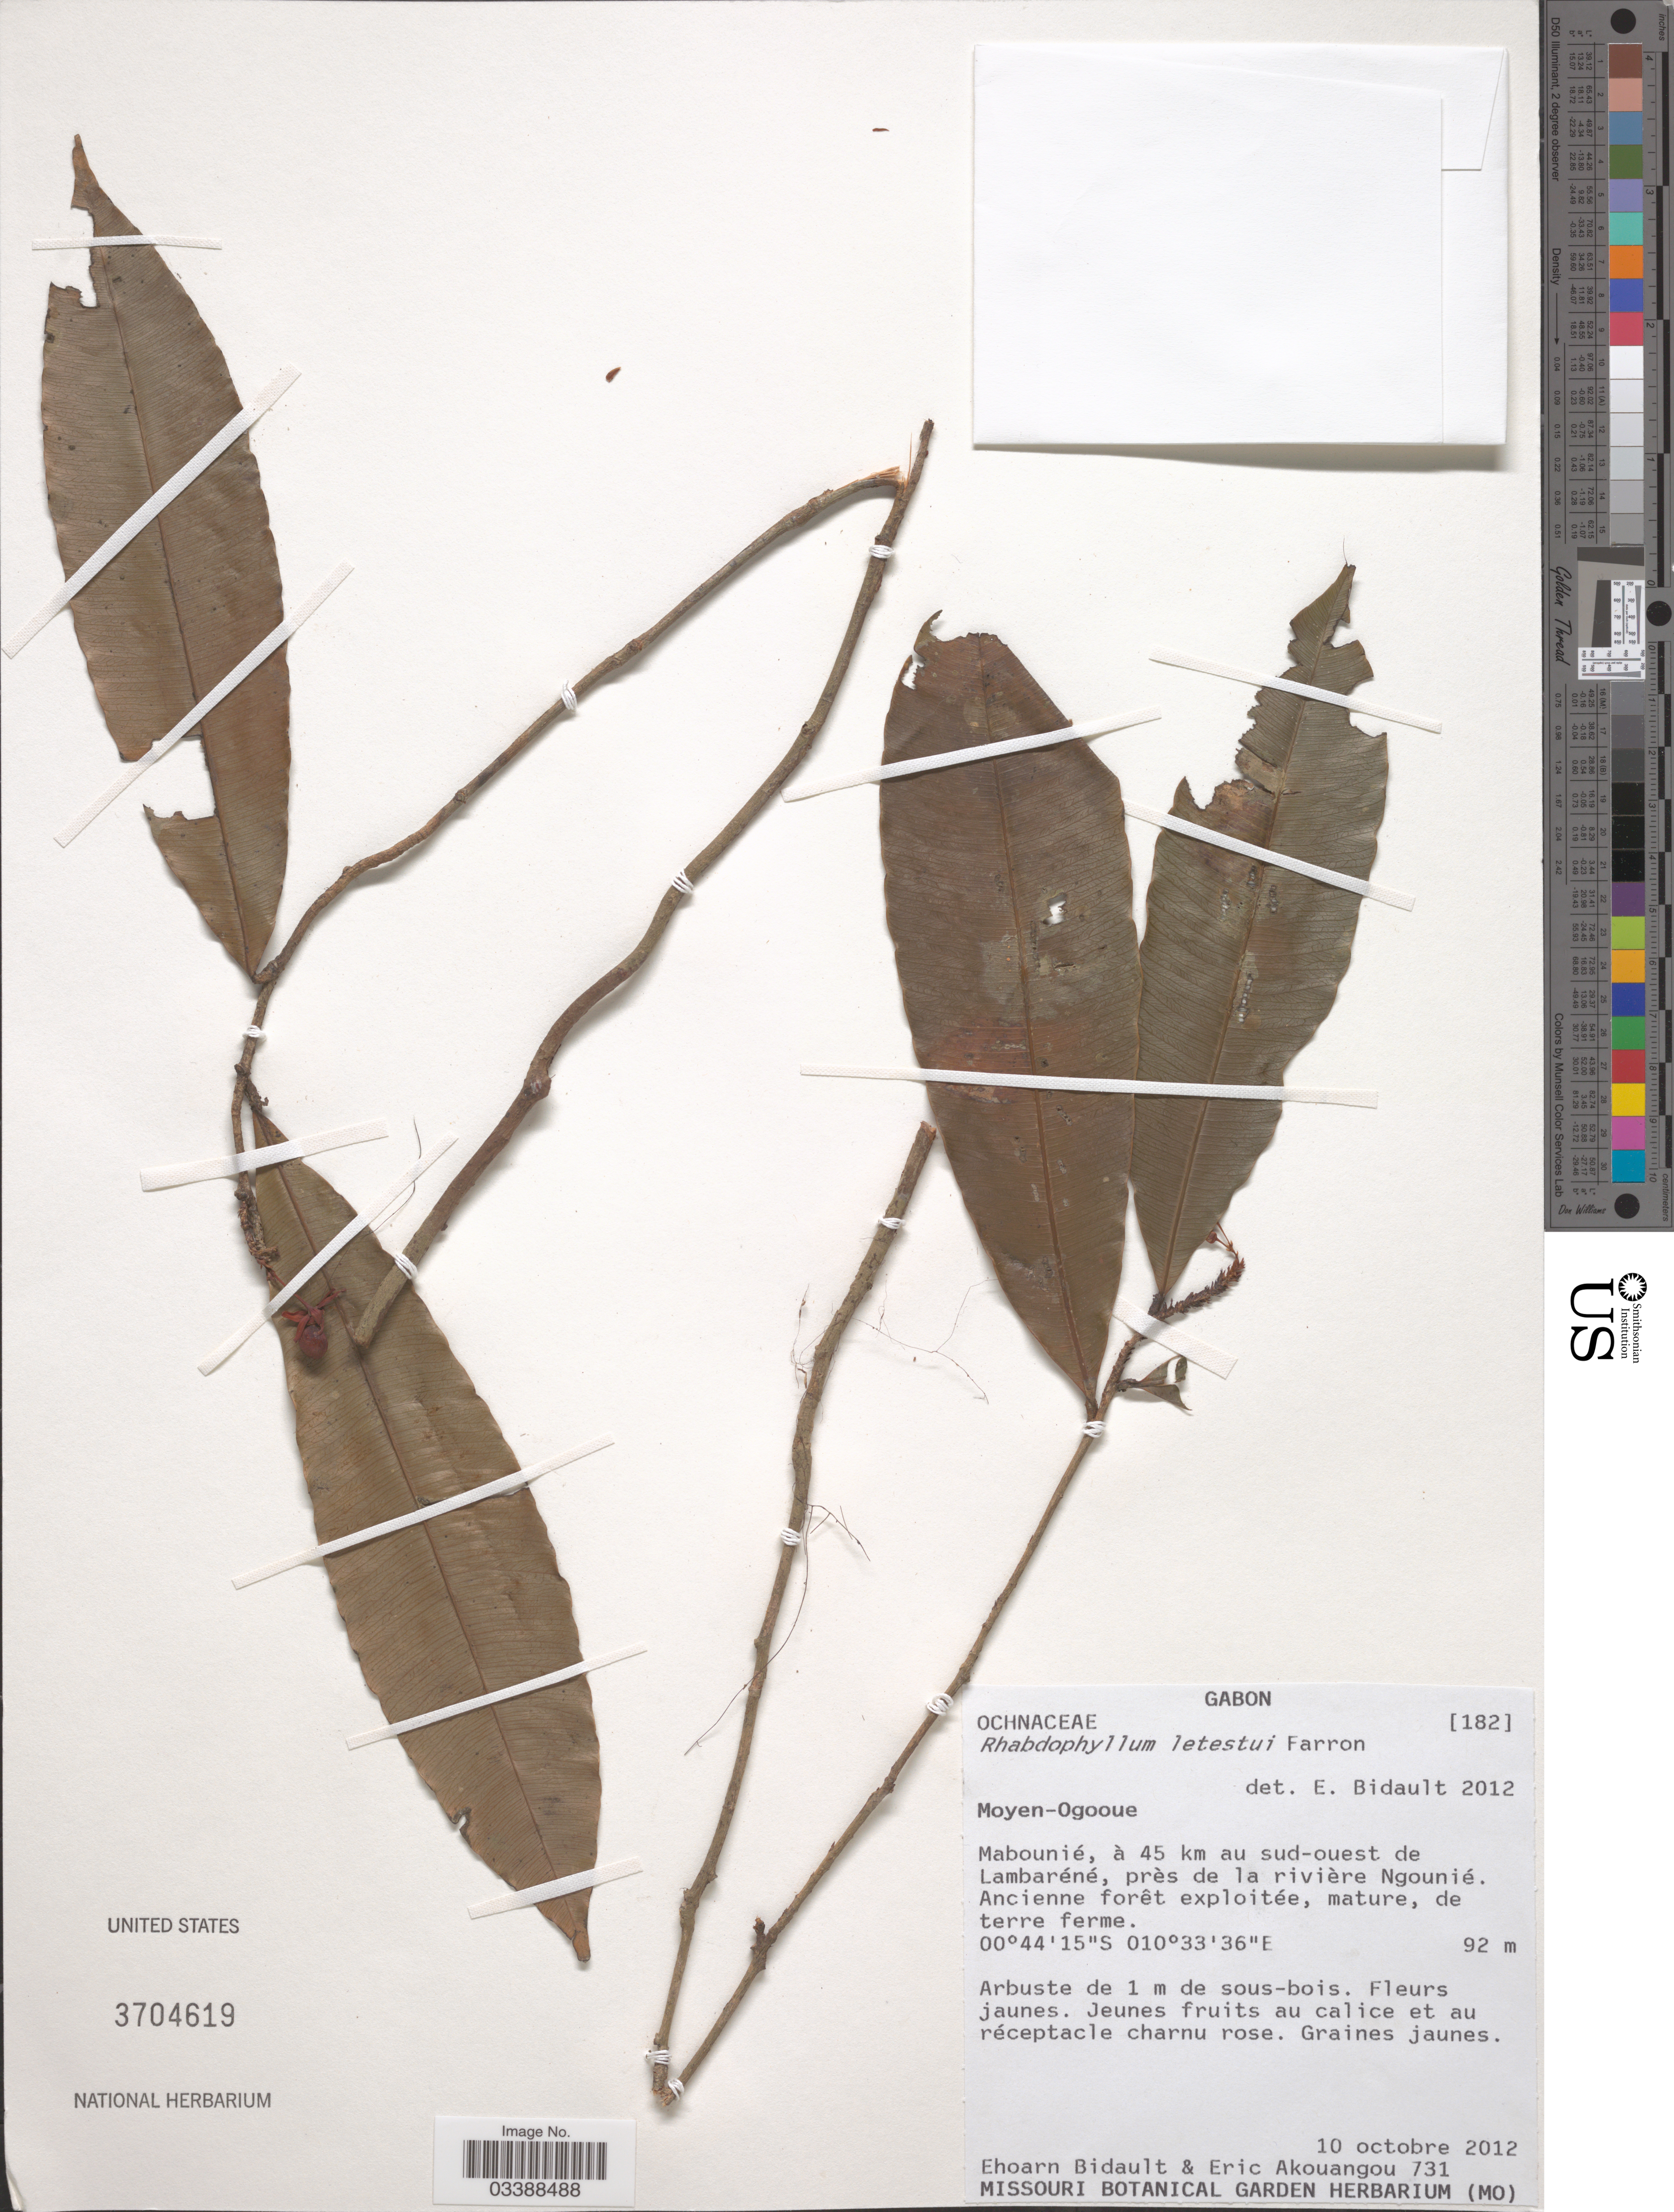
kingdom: Plantae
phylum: Tracheophyta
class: Magnoliopsida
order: Malpighiales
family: Ochnaceae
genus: Rhabdophyllum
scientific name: Rhabdophyllum letestui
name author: Farron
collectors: E. Bidault & E. Akouangou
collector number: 731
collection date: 2012-10-10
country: Gabon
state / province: Moyen-Ogooue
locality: Mabounié, à 45 km au sud-ouest de Lambaréné, près de la rivière Ngounié.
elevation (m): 92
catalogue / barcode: US 3704619